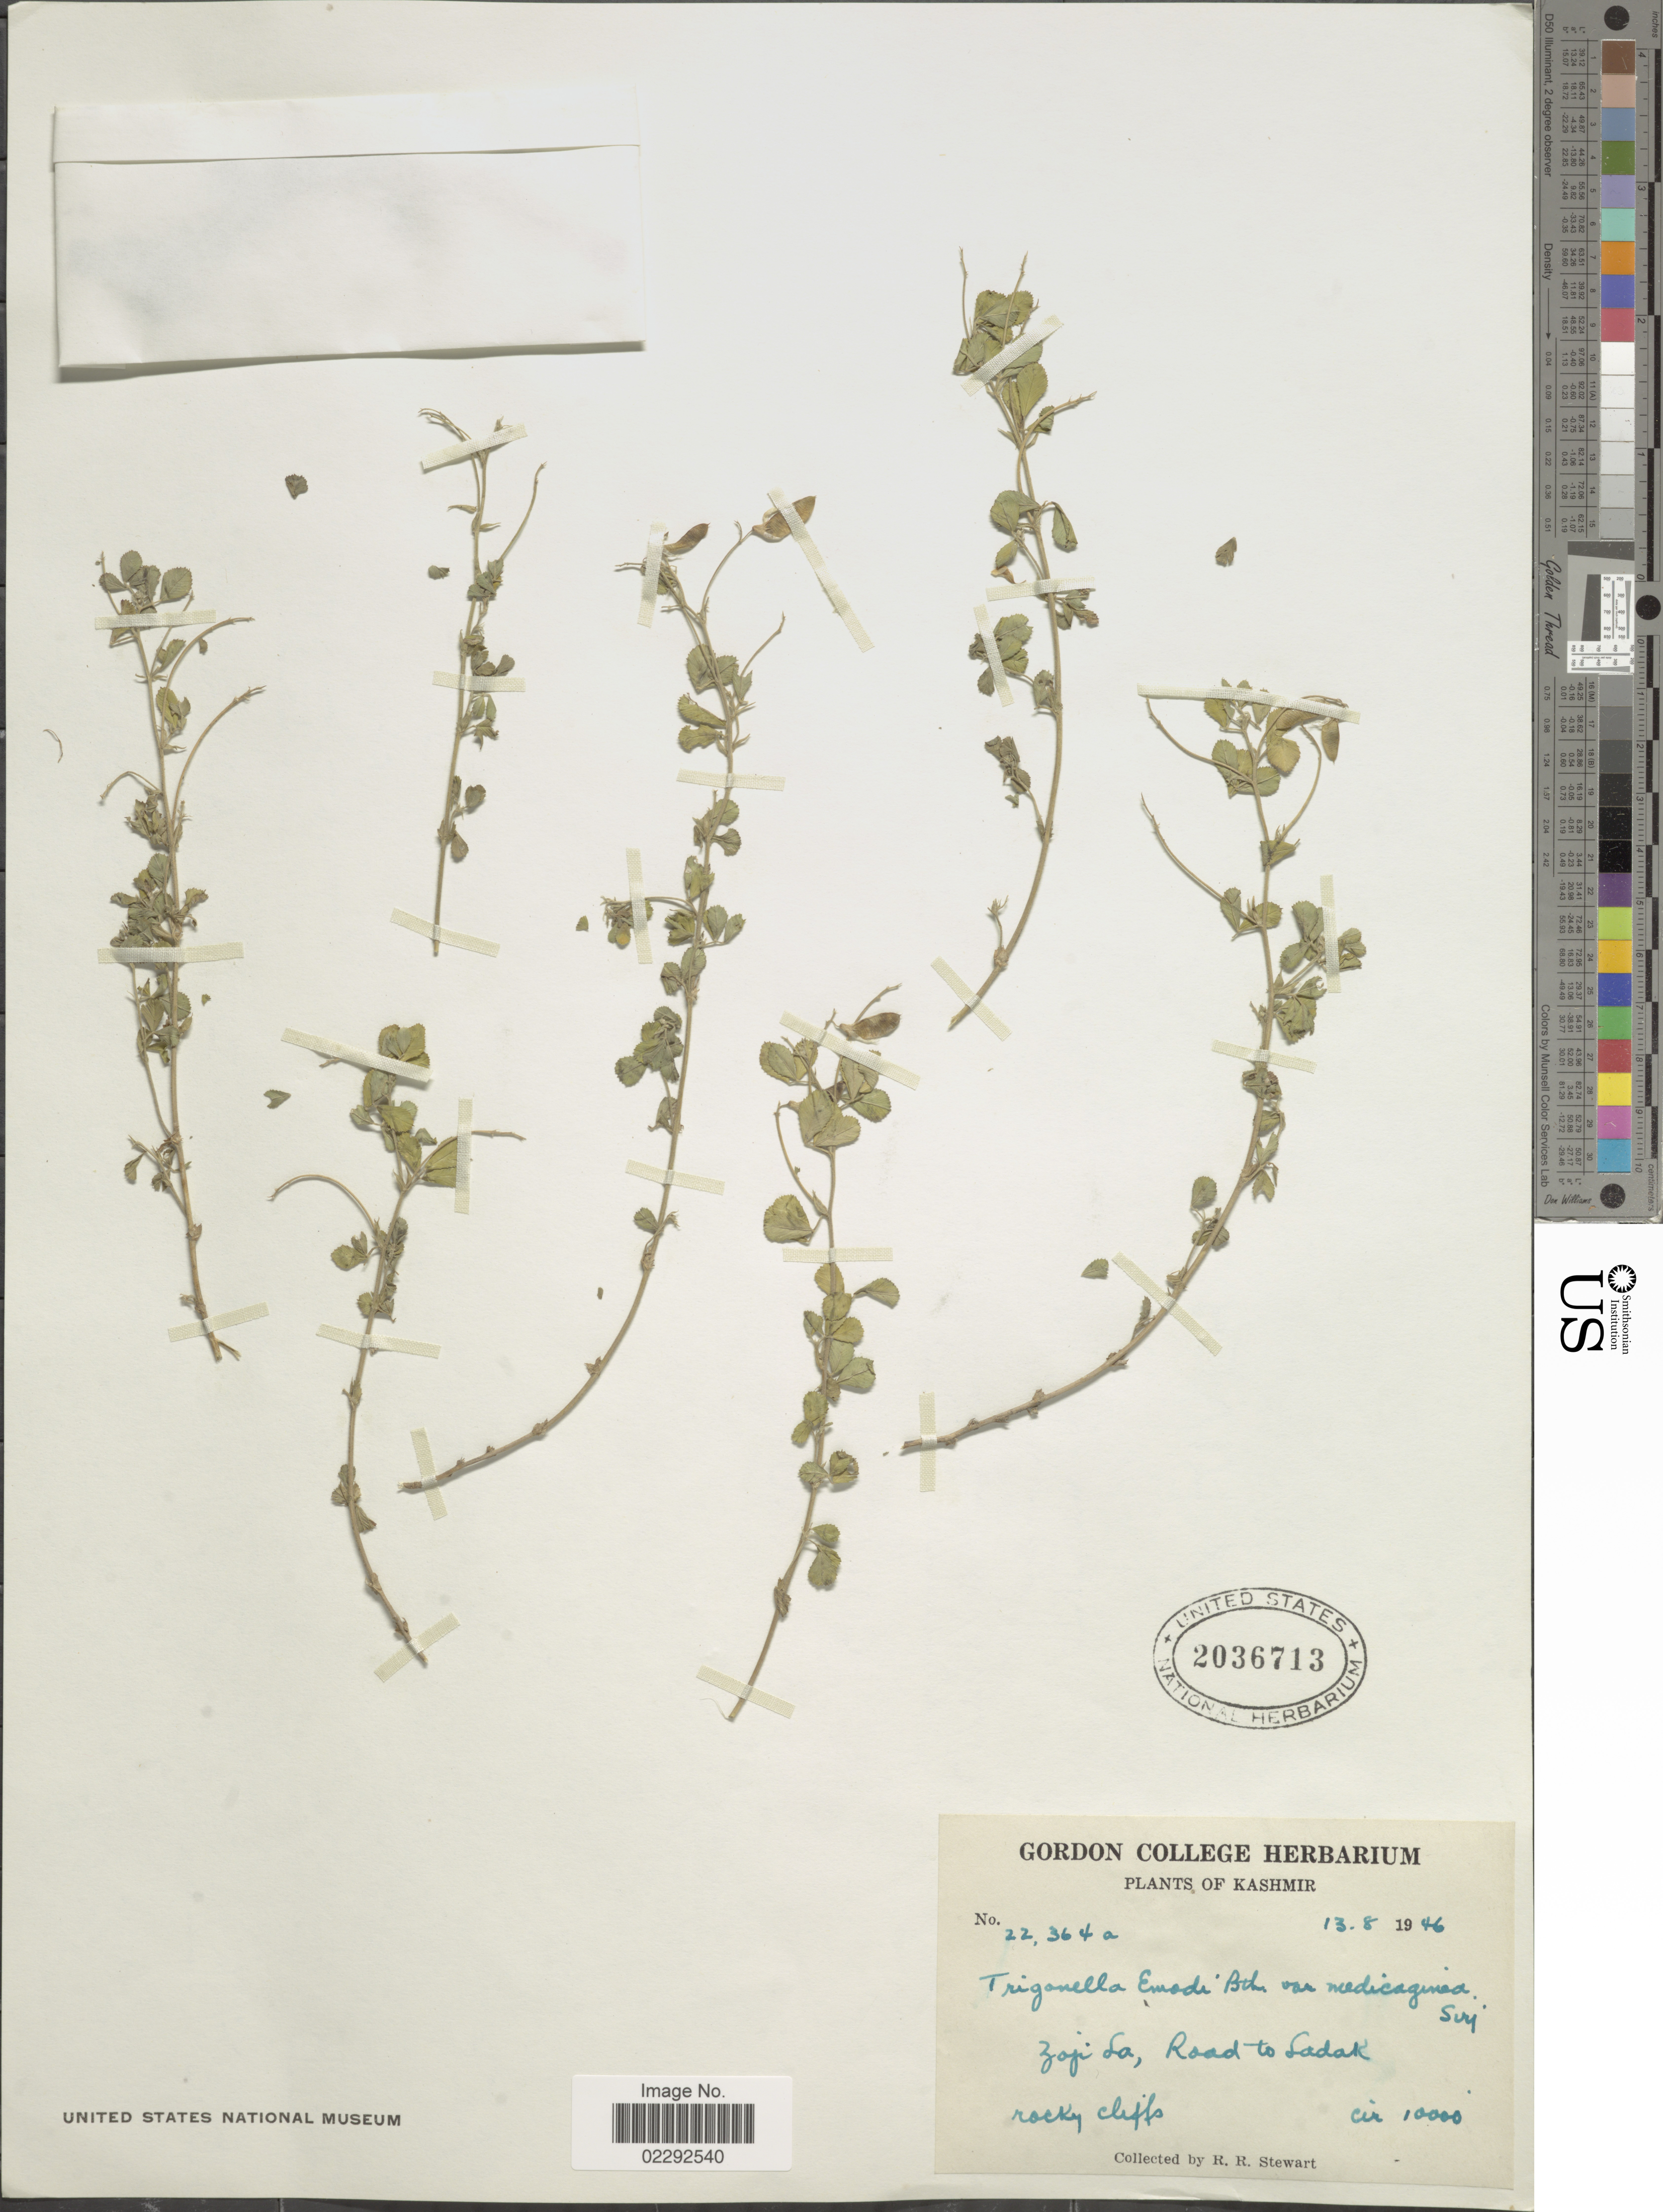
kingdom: Plantae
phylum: Tracheophyta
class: Magnoliopsida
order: Fabales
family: Fabaceae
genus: Trigonella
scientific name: Trigonella emodi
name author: Benth.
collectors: R. R. Stewart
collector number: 22364a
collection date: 1946-08-13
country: India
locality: Kashmir. Zoji La, Road to Sadak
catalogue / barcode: US 2036713